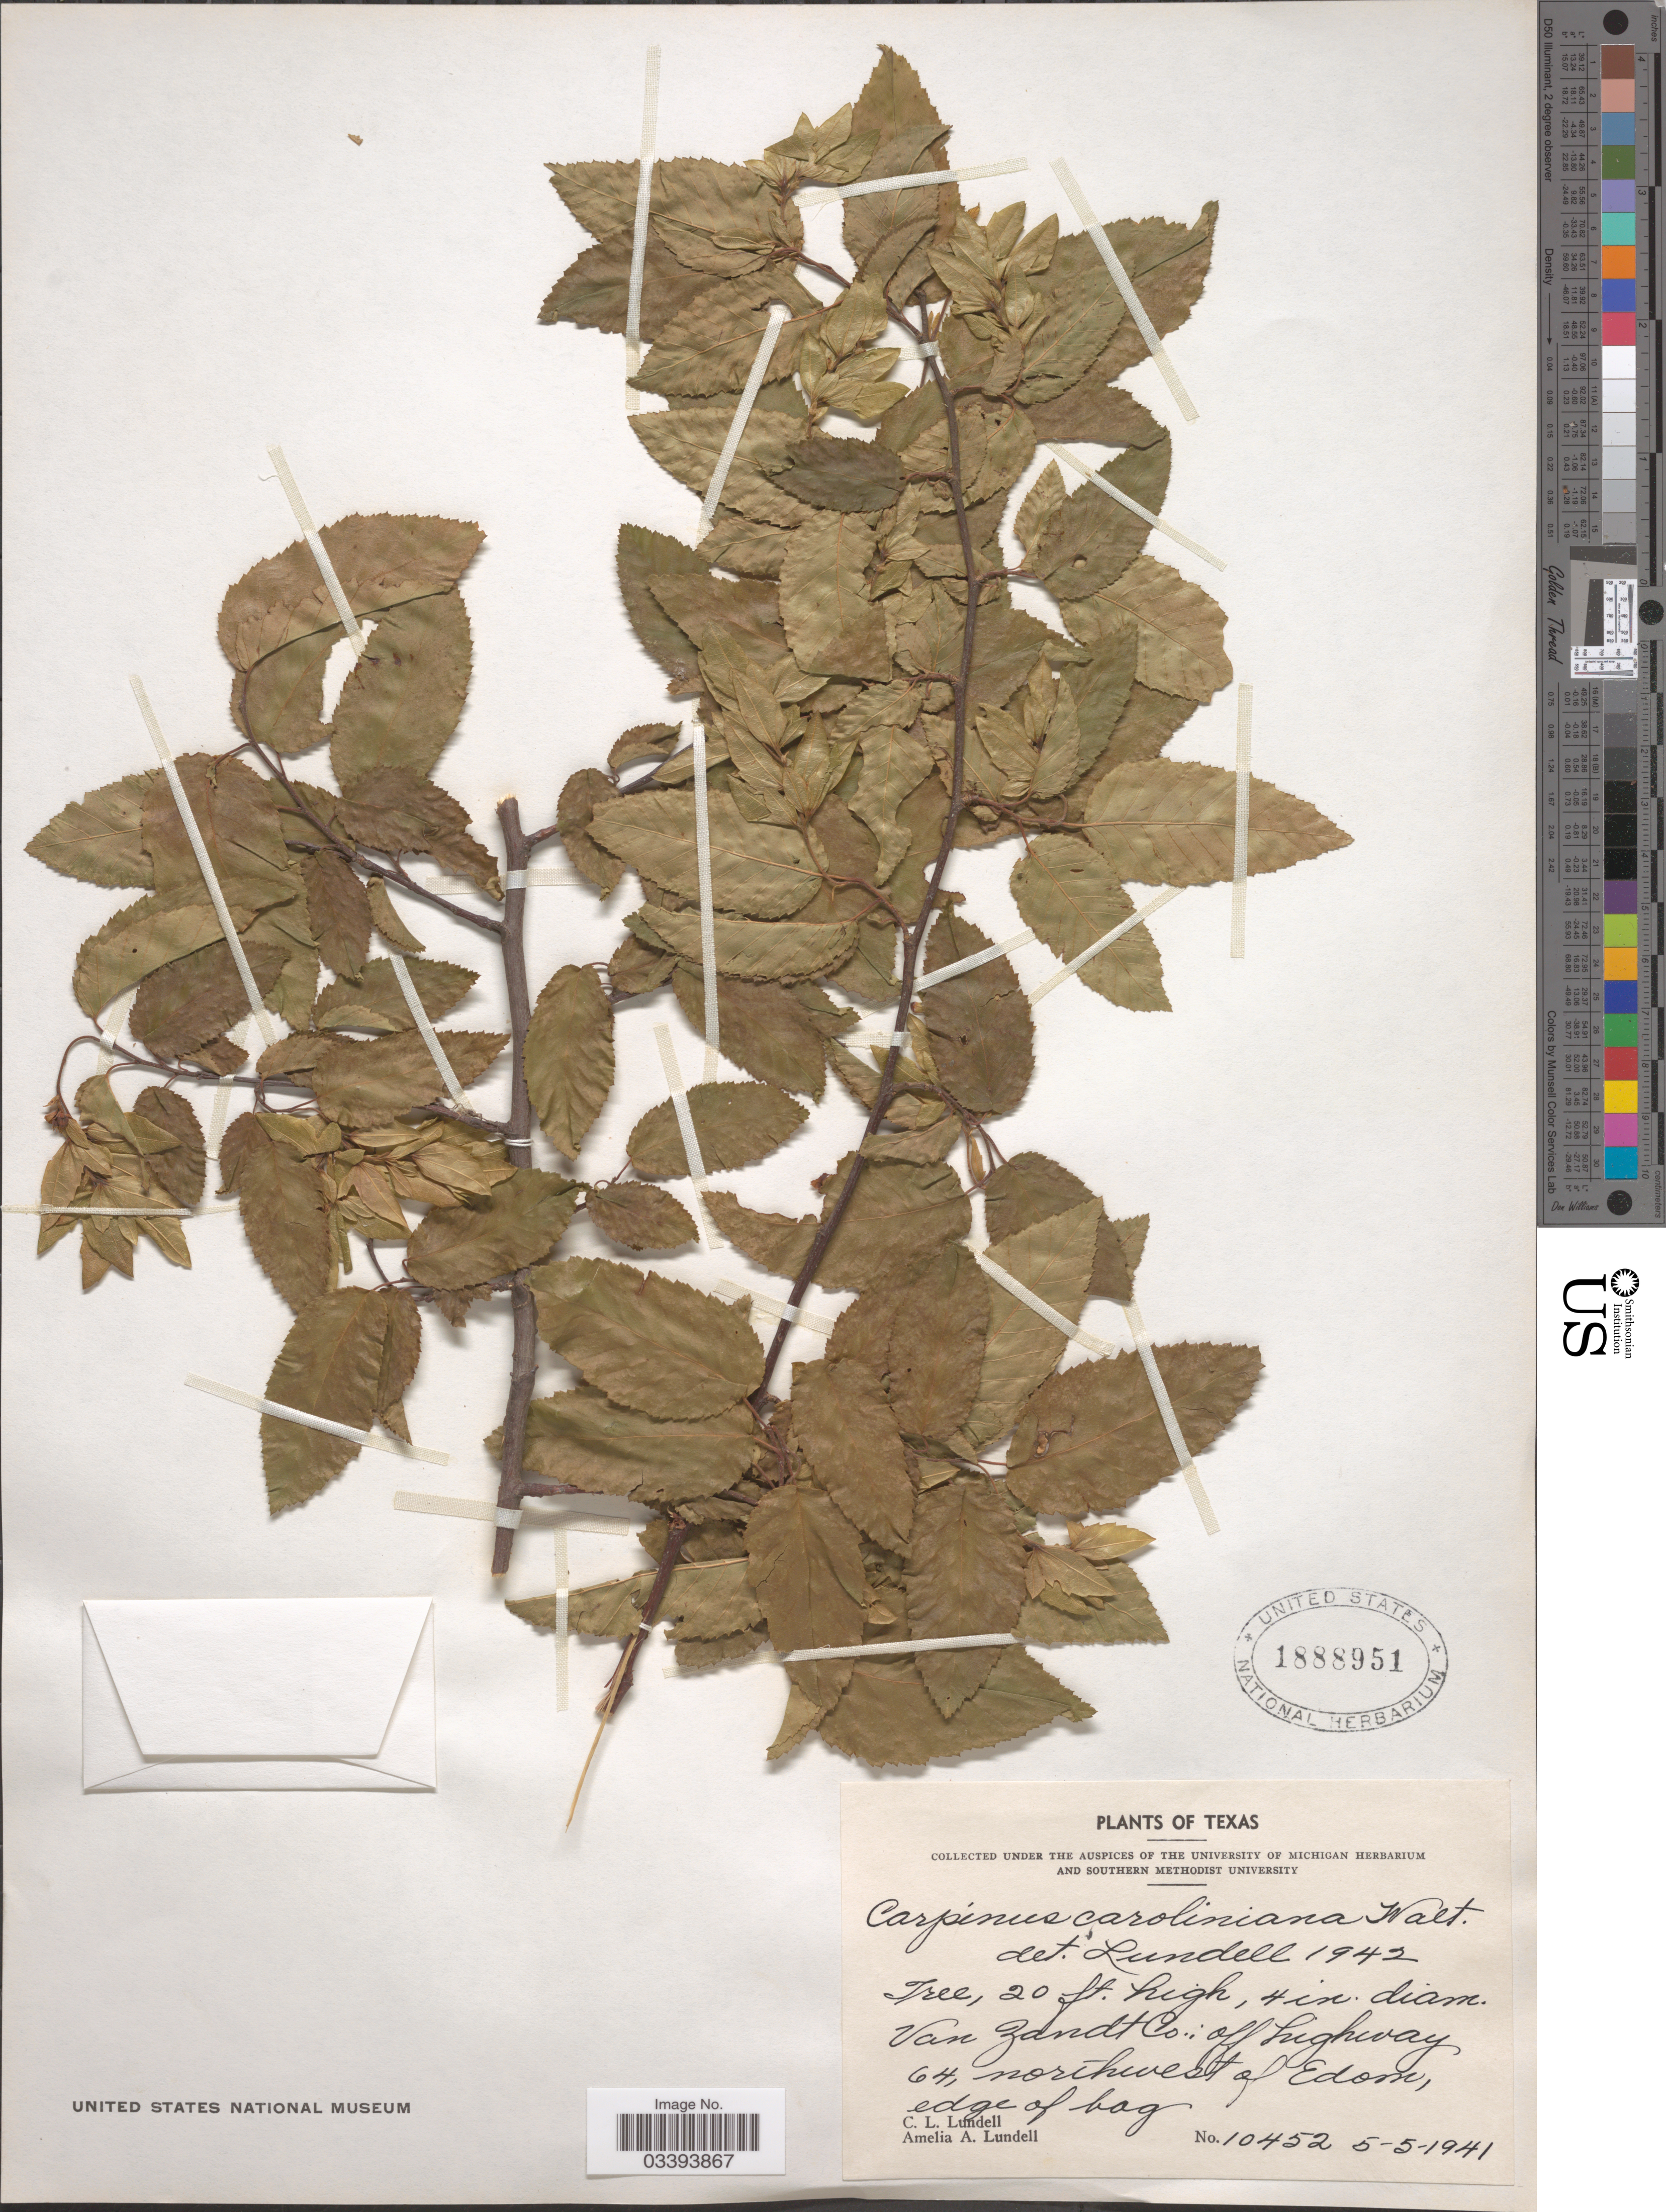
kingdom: Plantae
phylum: Tracheophyta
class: Magnoliopsida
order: Fagales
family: Betulaceae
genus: Carpinus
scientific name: Carpinus caroliniana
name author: Walter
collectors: C. L. Lundell & A. A. Lundell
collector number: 10452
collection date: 1941-05-05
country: United States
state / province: Texas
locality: Van Zandt Co., off highway 64, northwest of Edom, edge of bog.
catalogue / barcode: US 1888951